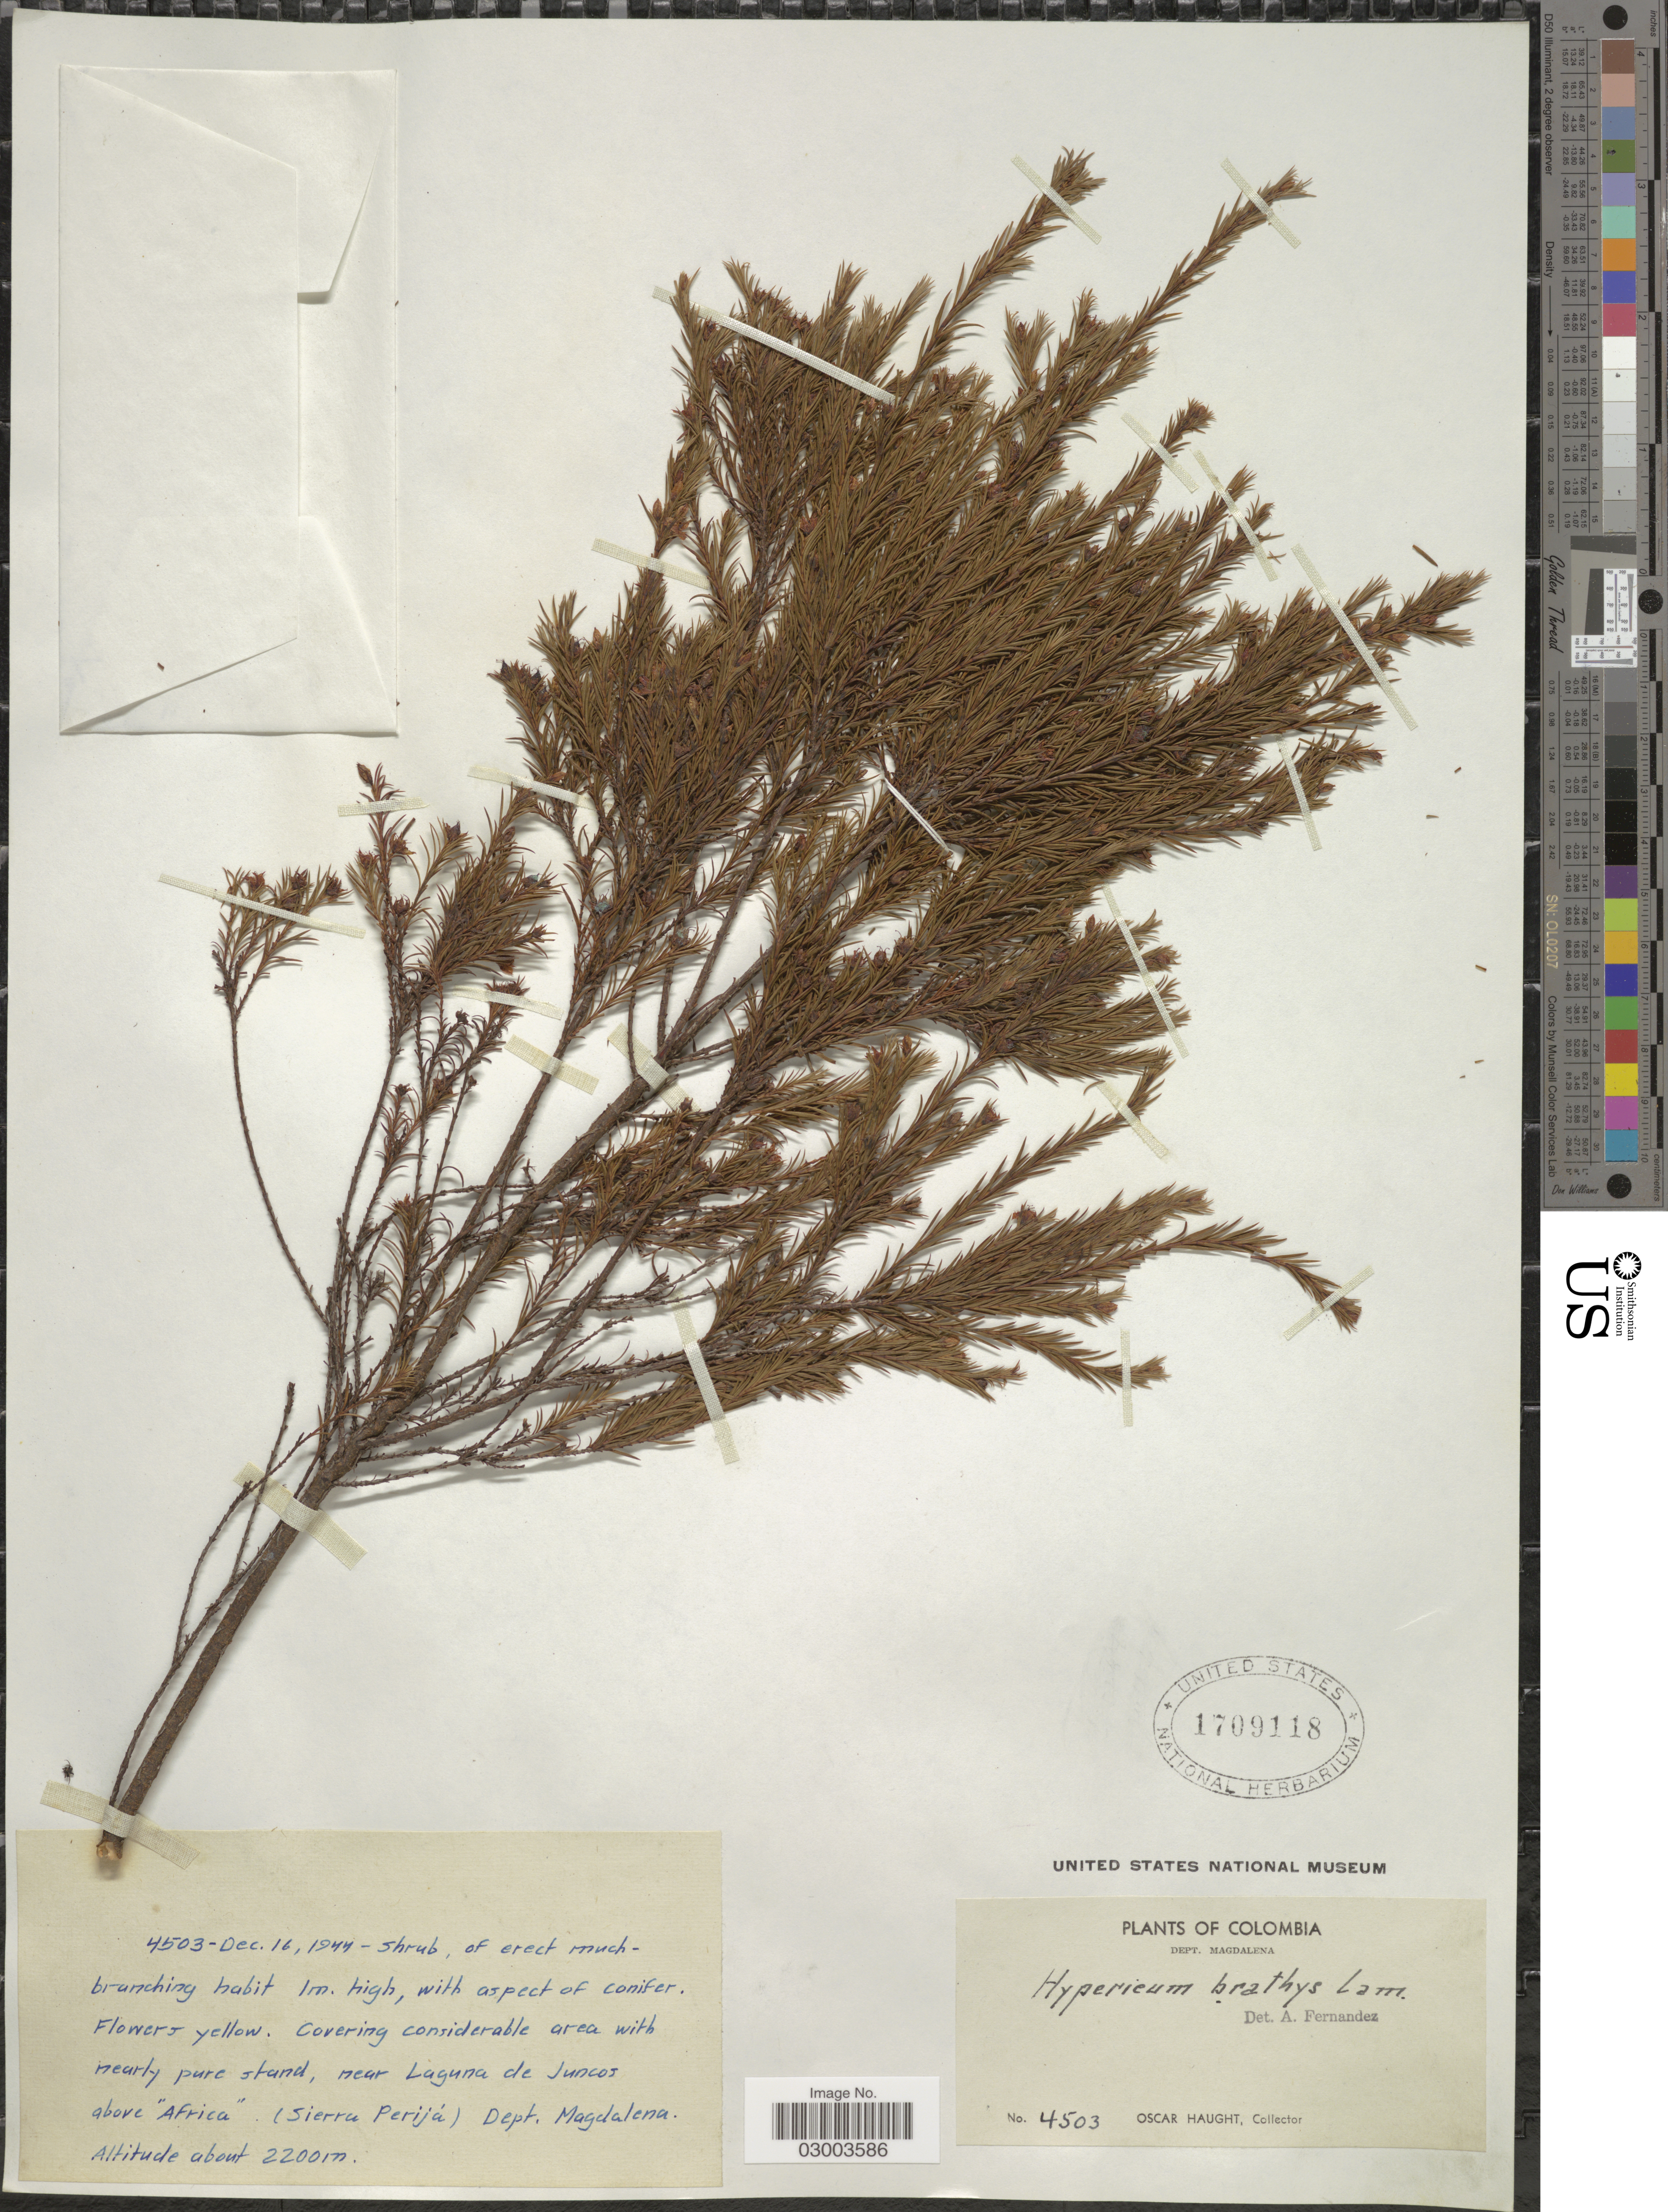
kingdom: Plantae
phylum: Tracheophyta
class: Magnoliopsida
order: Malpighiales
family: Hypericaceae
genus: Hypericum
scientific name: Hypericum juniperinum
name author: Kunth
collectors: O. Haught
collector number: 4503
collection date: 1944-12-16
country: Colombia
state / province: Magdalena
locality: Dept. Magdalena. Near Laguna de Juncos above 'Africa' Sierra Perijá.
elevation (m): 2200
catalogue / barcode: US 1709118